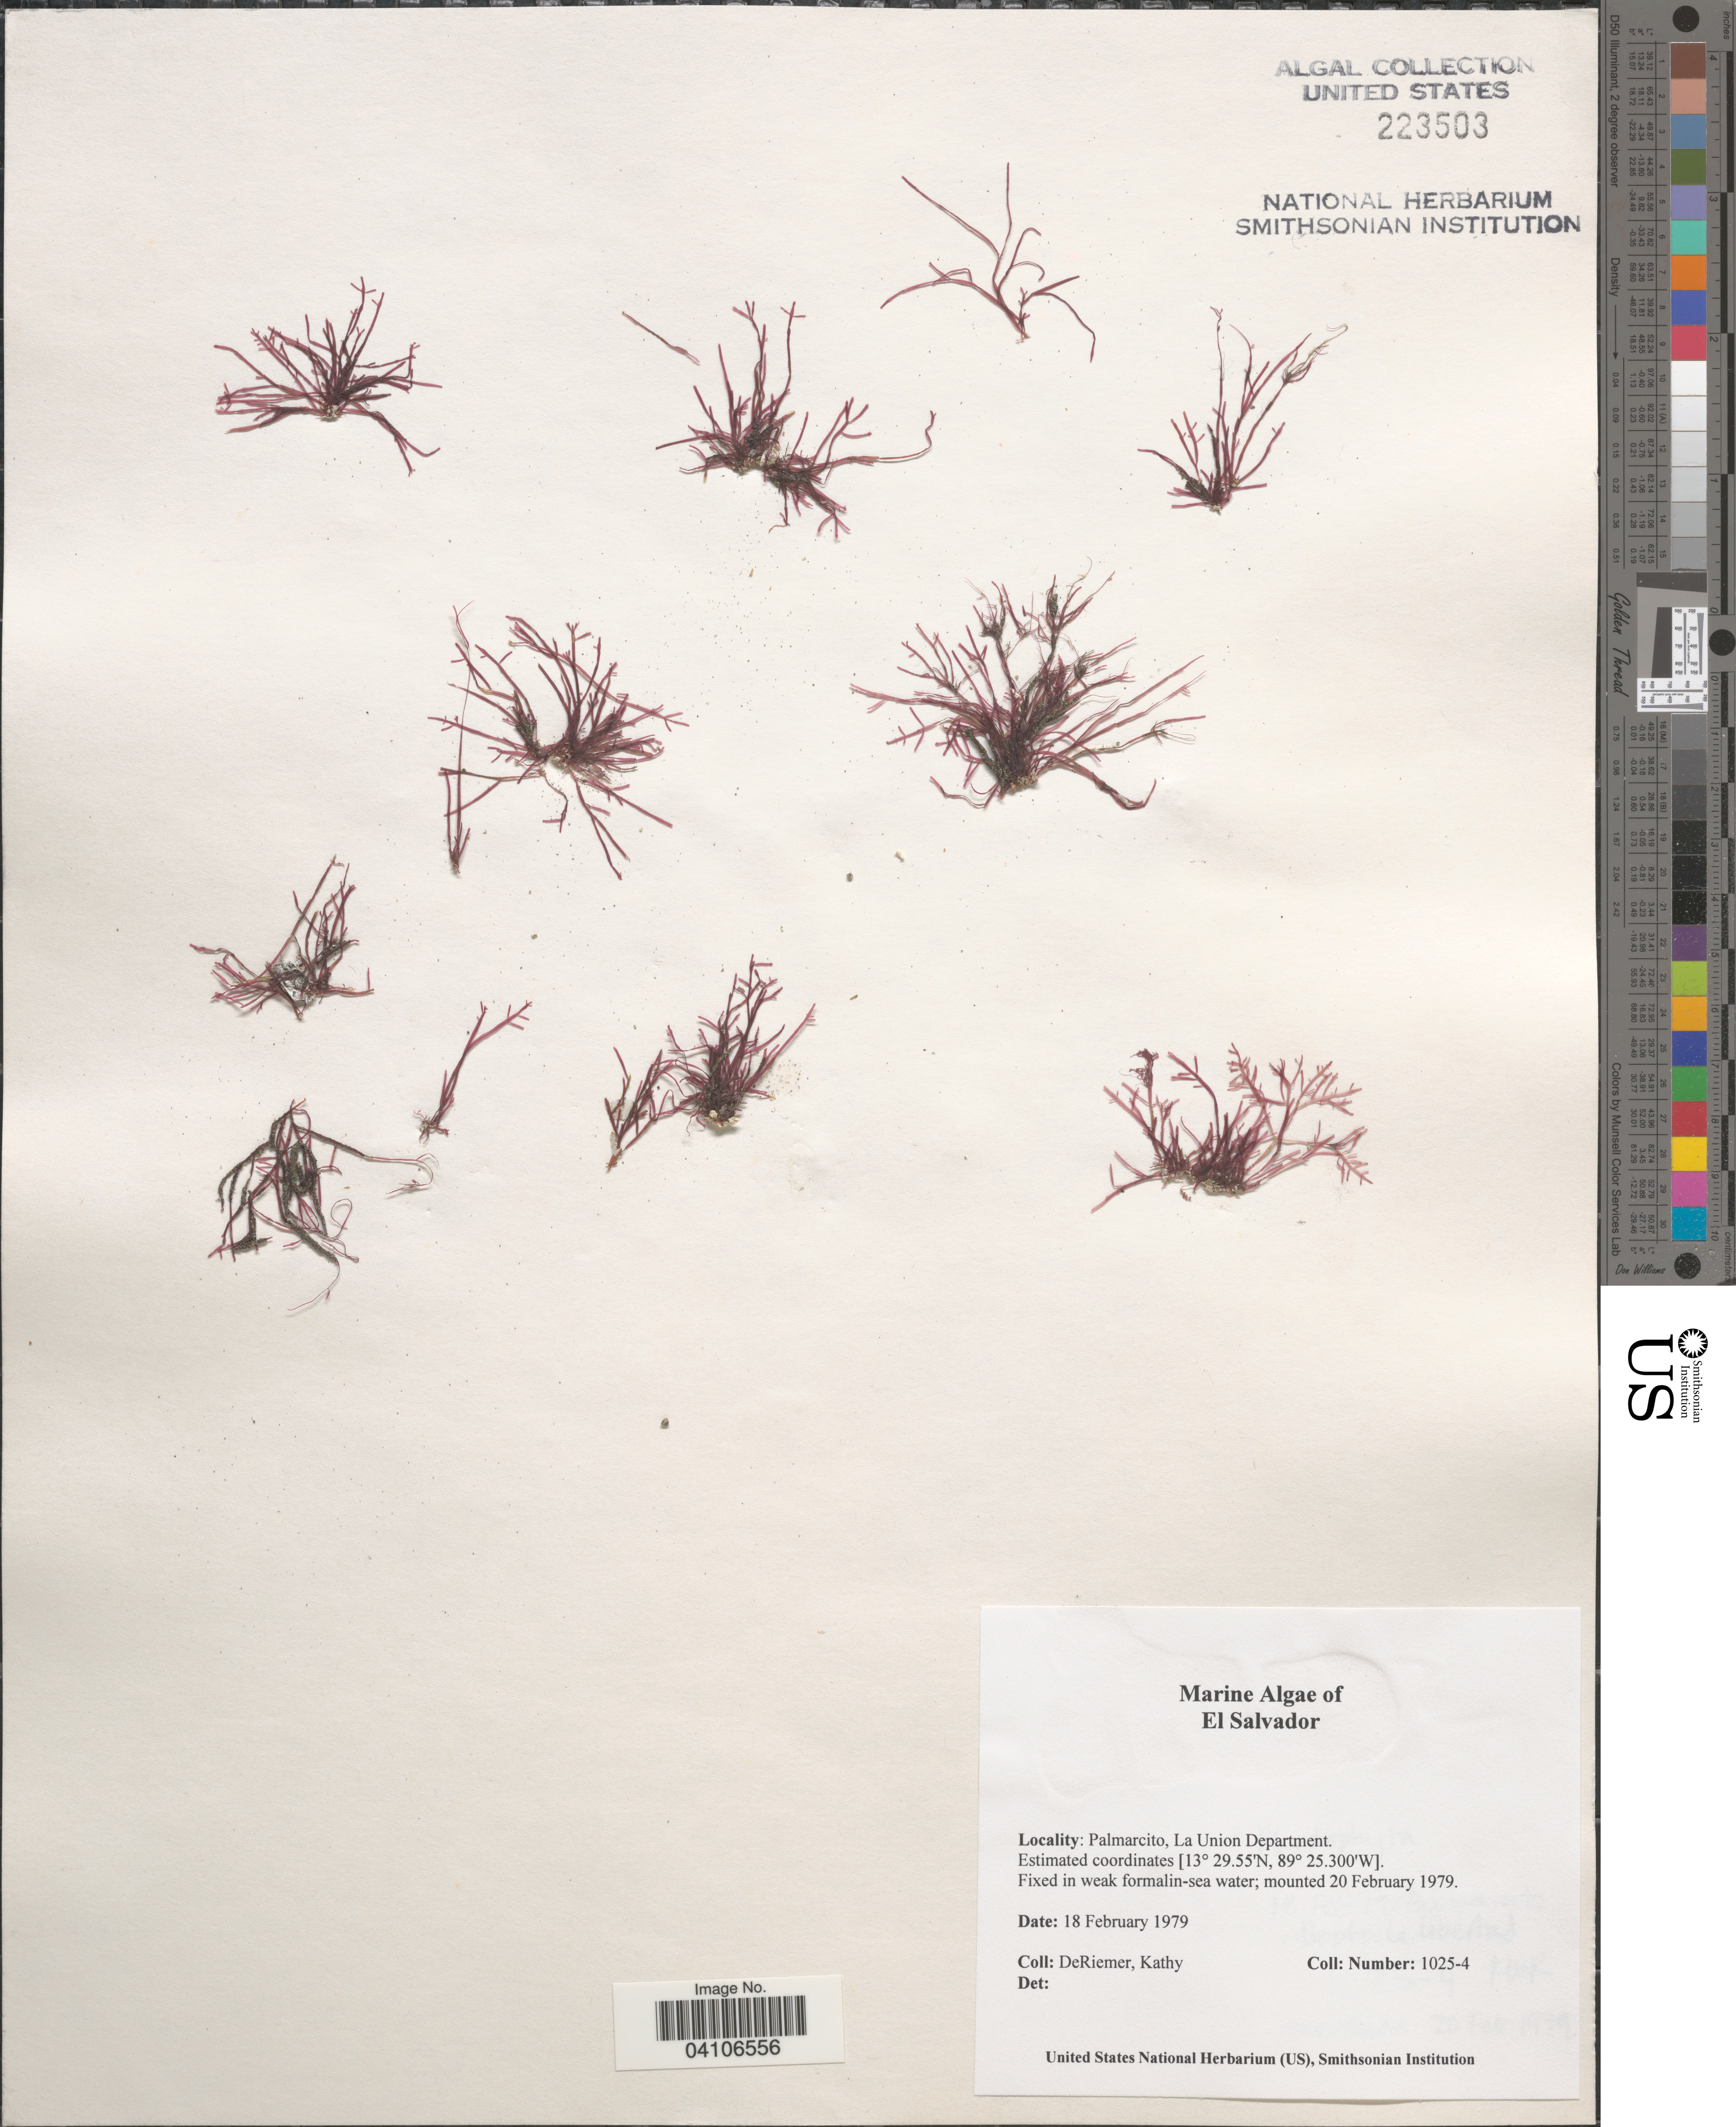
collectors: K. DeRiemer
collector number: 1025-4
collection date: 1979-02-18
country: El Salvador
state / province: La Union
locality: Palmarcito, La Union Department.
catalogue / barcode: US 223503